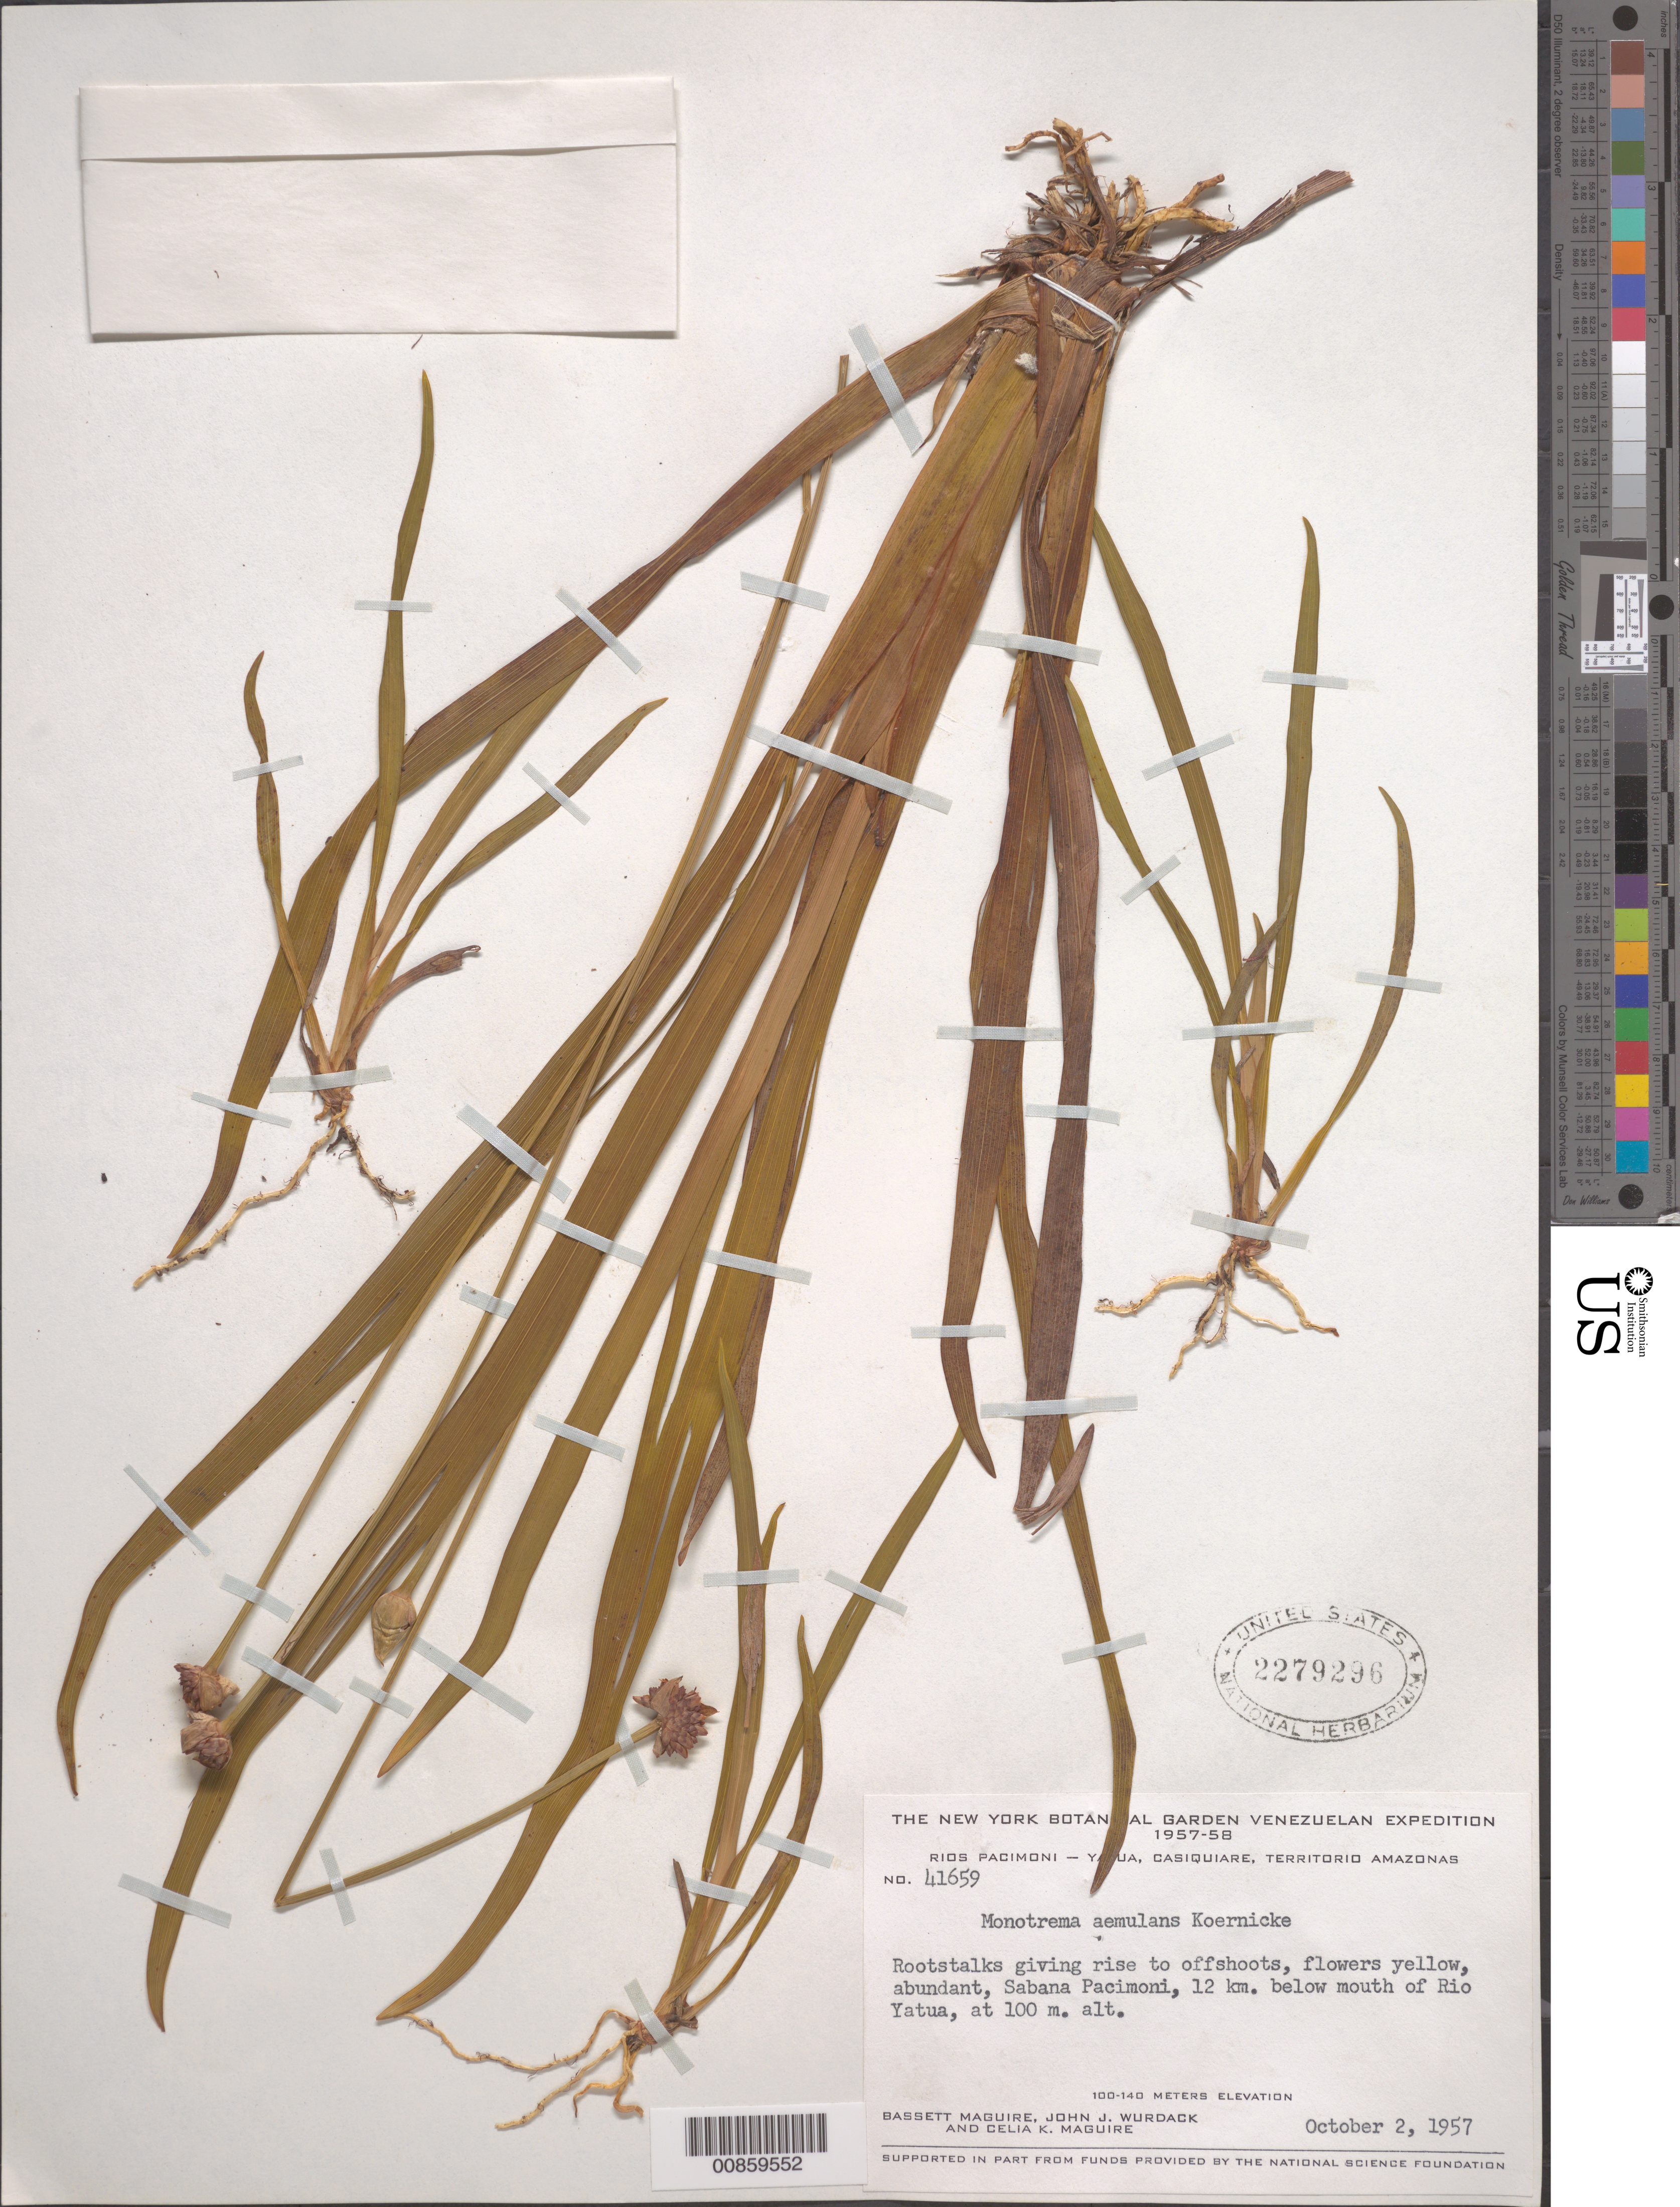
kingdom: Plantae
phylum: Tracheophyta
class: Liliopsida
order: Poales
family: Rapateaceae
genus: Monotrema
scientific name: Monotrema aemulans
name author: Körn.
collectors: B. Maguire, J. J. Wurdack & C. K. Maguire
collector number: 41659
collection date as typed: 2-Oct-57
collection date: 1957-10-02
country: Venezuela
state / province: Amazonas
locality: Río Pacimoni - Yatua, Casiquiare, right bank of Río Pacimoni at 12 km below mouth of Río Yatua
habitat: Sabana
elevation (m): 100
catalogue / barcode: US 2279296